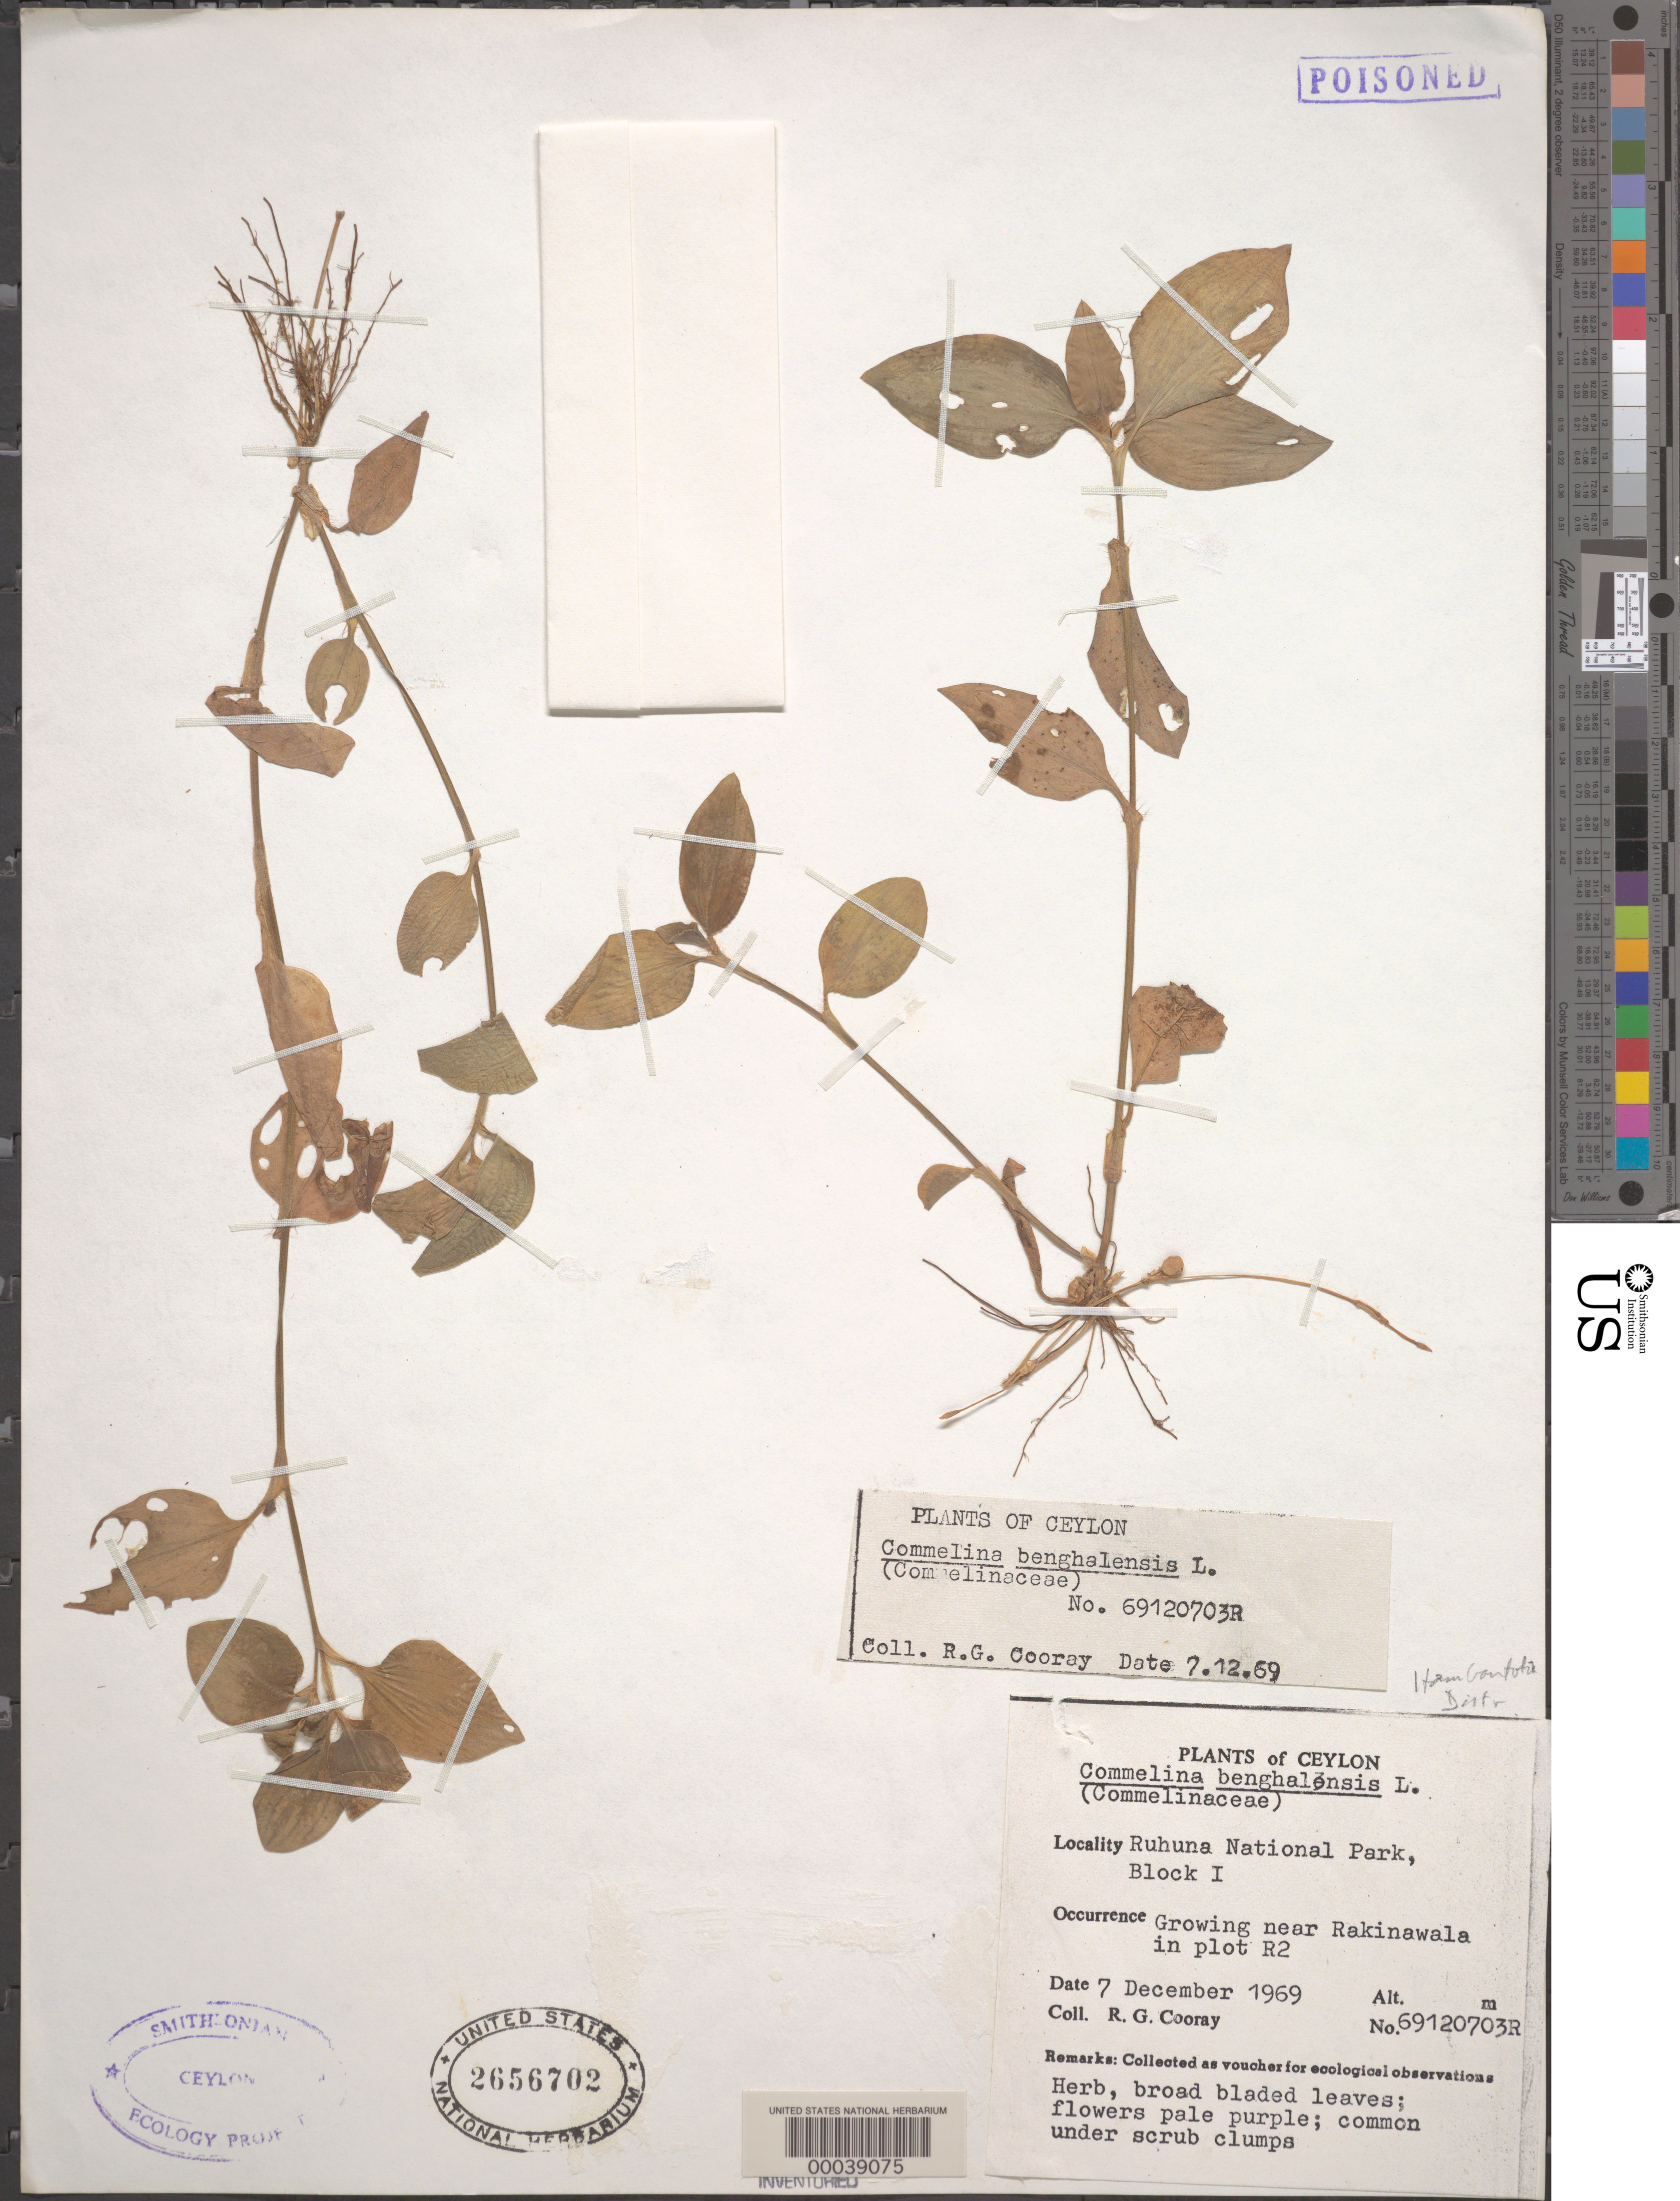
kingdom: Plantae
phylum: Tracheophyta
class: Liliopsida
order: Commelinales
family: Commelinaceae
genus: Commelina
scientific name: Commelina benghalensis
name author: L.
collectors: R. Cooray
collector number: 69120703r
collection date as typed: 07 Dec 1969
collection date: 1969-12-07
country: Sri Lanka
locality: Ruhuna national park, near rakinawala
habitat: Under scrub clumps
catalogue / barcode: US 2656702